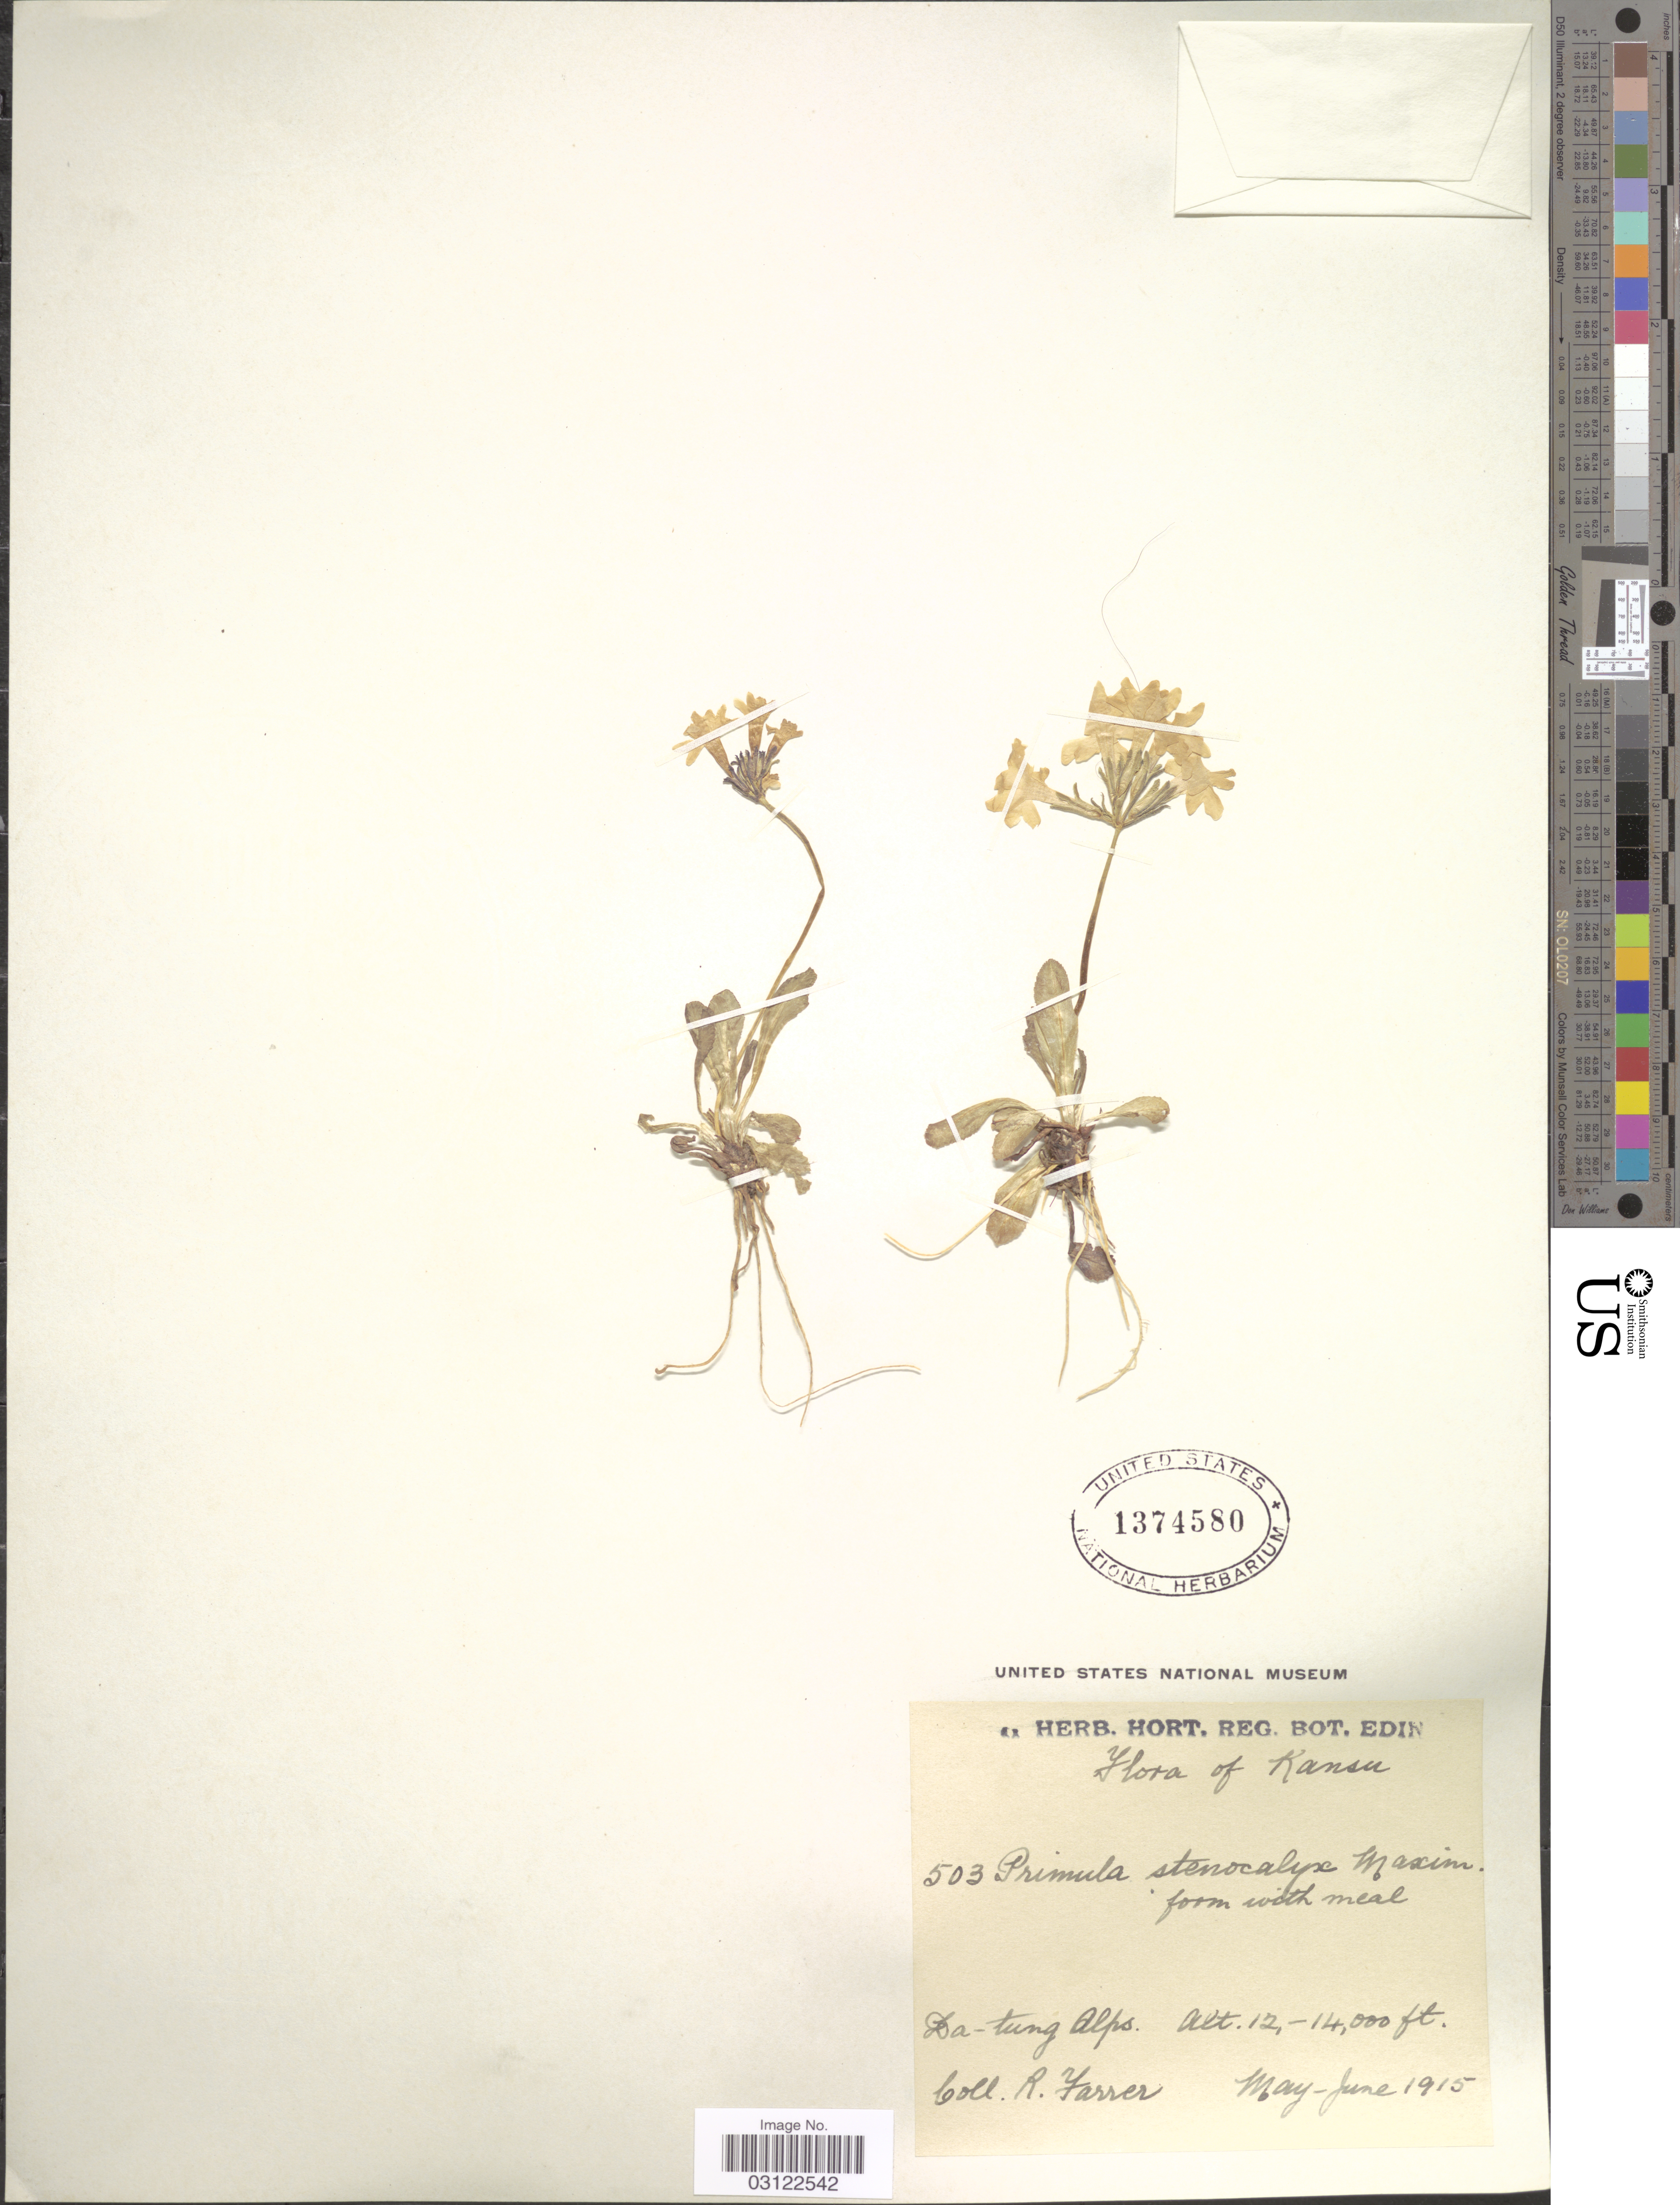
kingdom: Plantae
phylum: Tracheophyta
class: Magnoliopsida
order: Ericales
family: Primulaceae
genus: Primula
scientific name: Primula stenocalyx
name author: Maxim.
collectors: R. Farrer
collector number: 503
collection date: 1915-05/1915-06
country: China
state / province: Gansu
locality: Kansu. Da-tung Alps.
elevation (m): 3658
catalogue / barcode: US 1374580